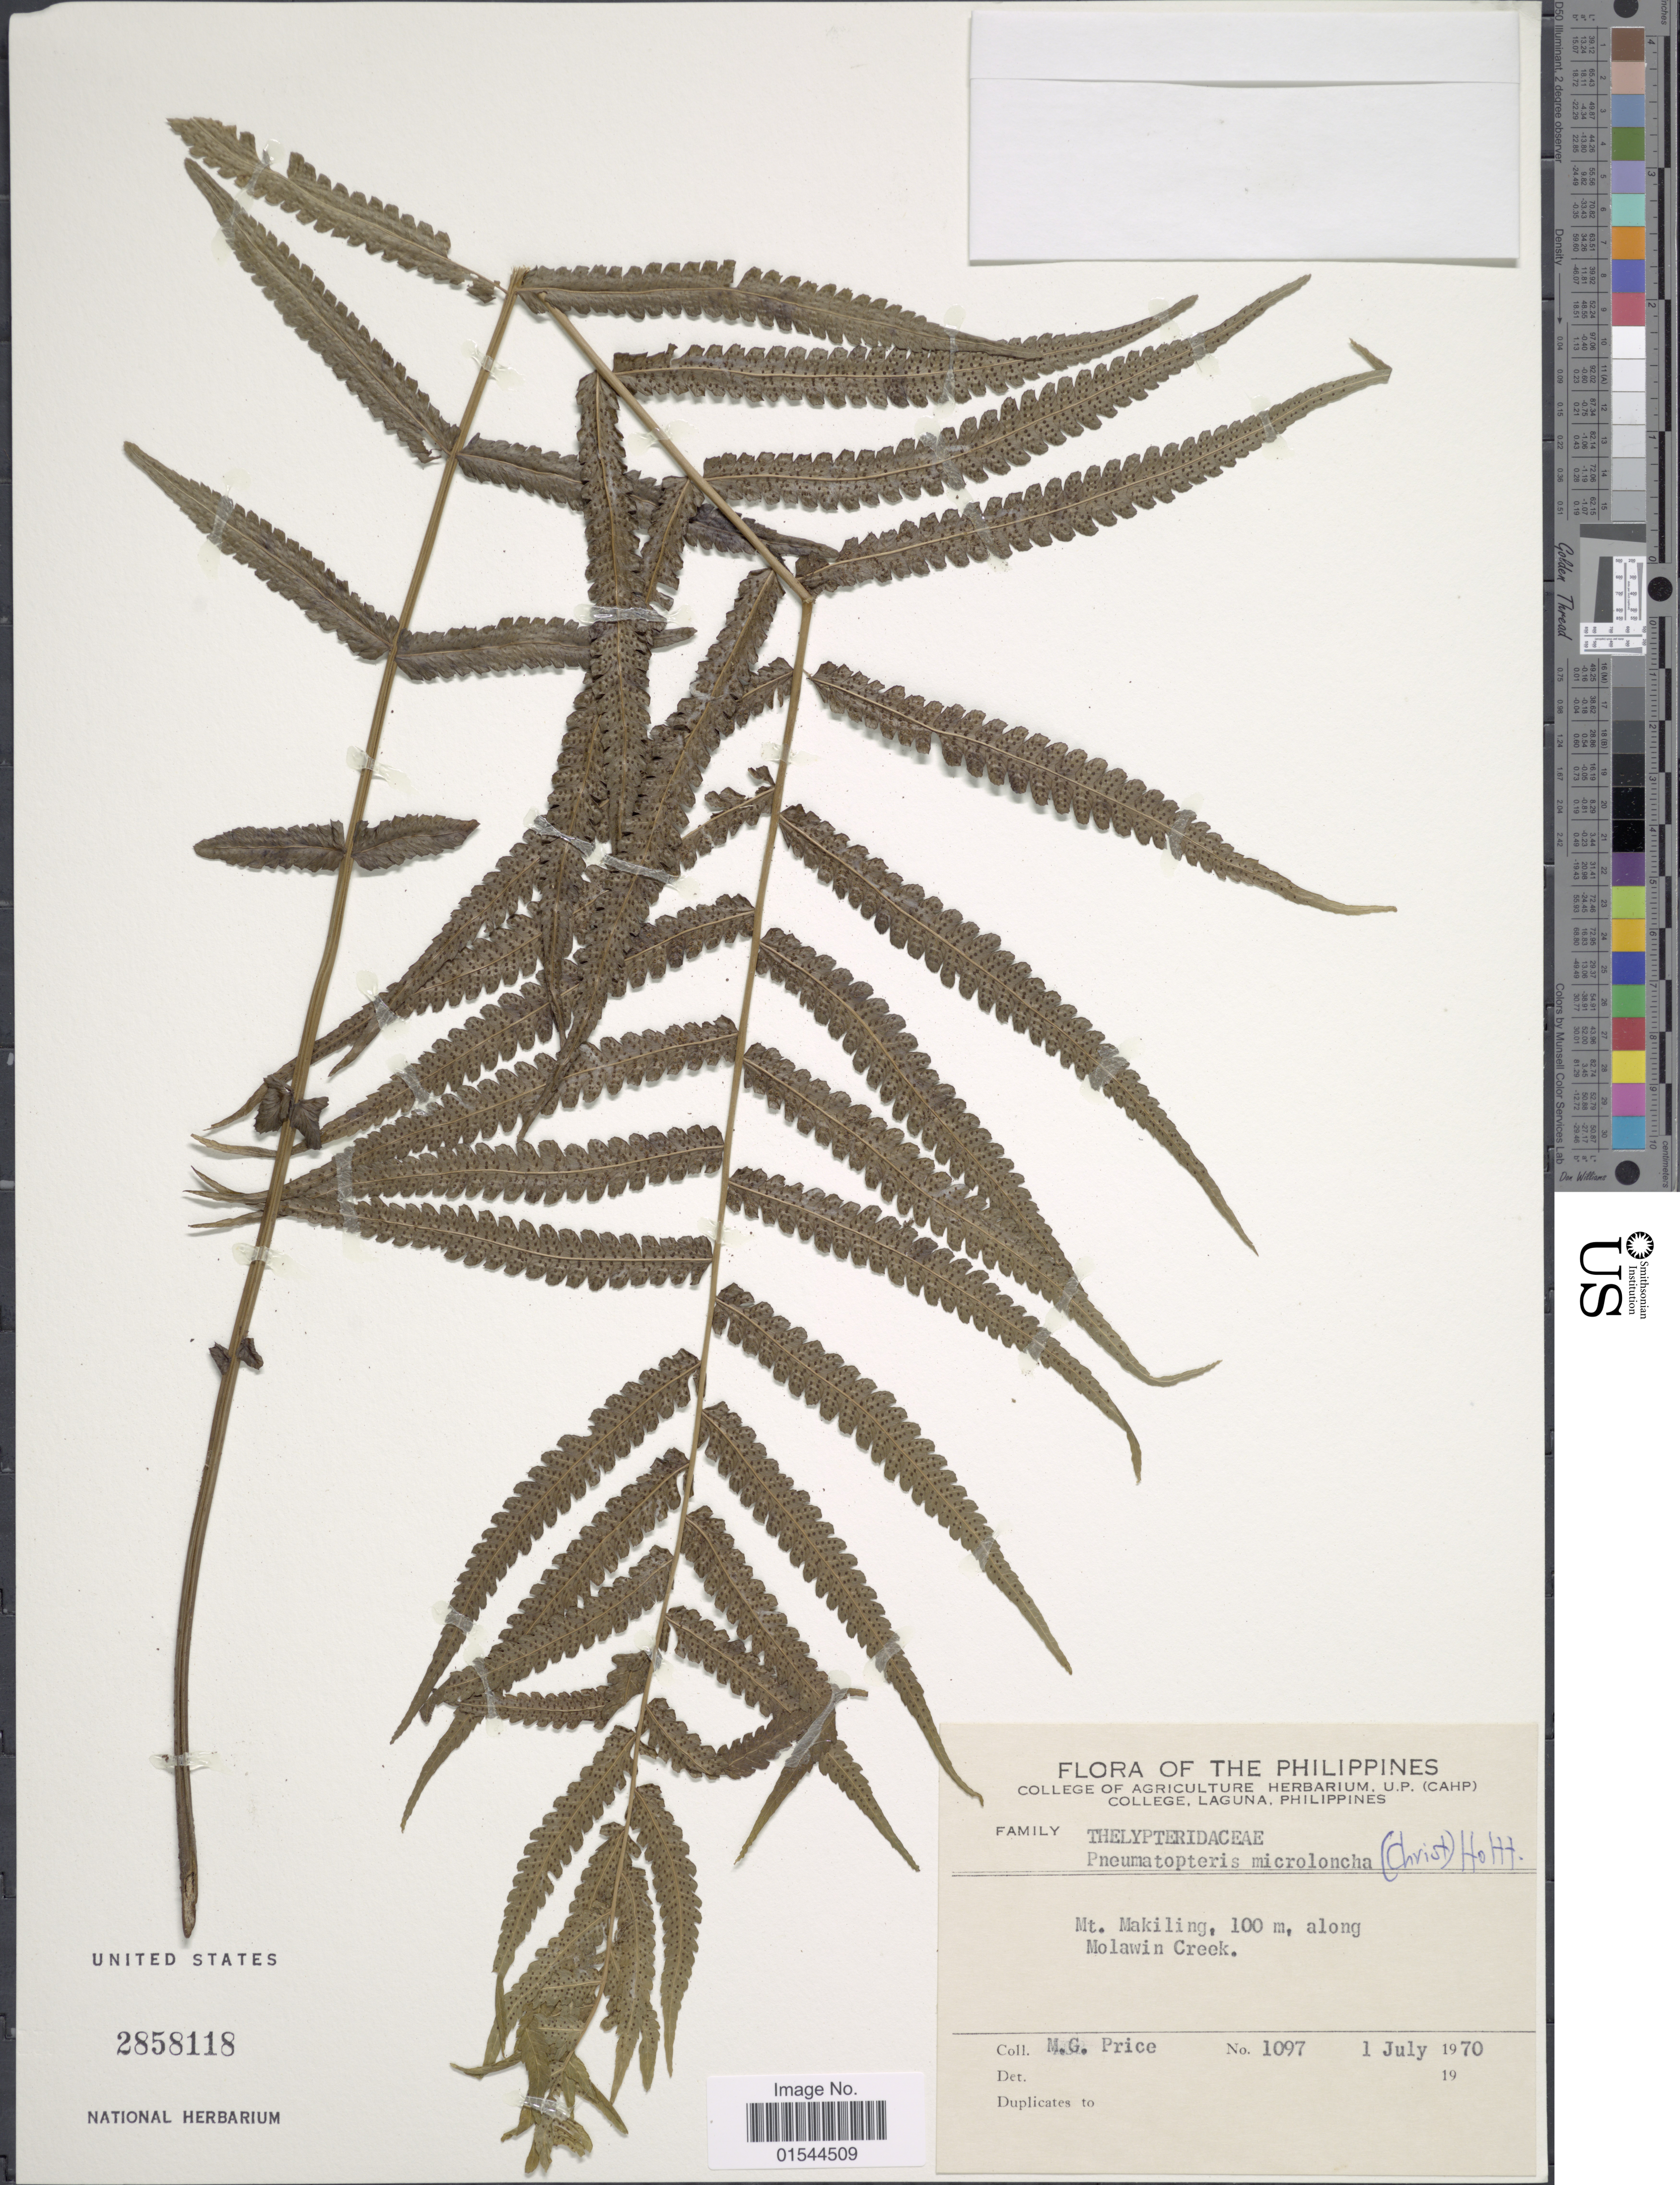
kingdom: Plantae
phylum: Tracheophyta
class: Polypodiopsida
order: Polypodiales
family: Thelypteridaceae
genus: Pneumatopteris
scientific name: Pneumatopteris microloncha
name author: (Christ) Holttum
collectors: M. G. Price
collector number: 1097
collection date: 1970-07-01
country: Philippines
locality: Mt. Makiling, along Molawin Creek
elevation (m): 100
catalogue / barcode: US 2858118